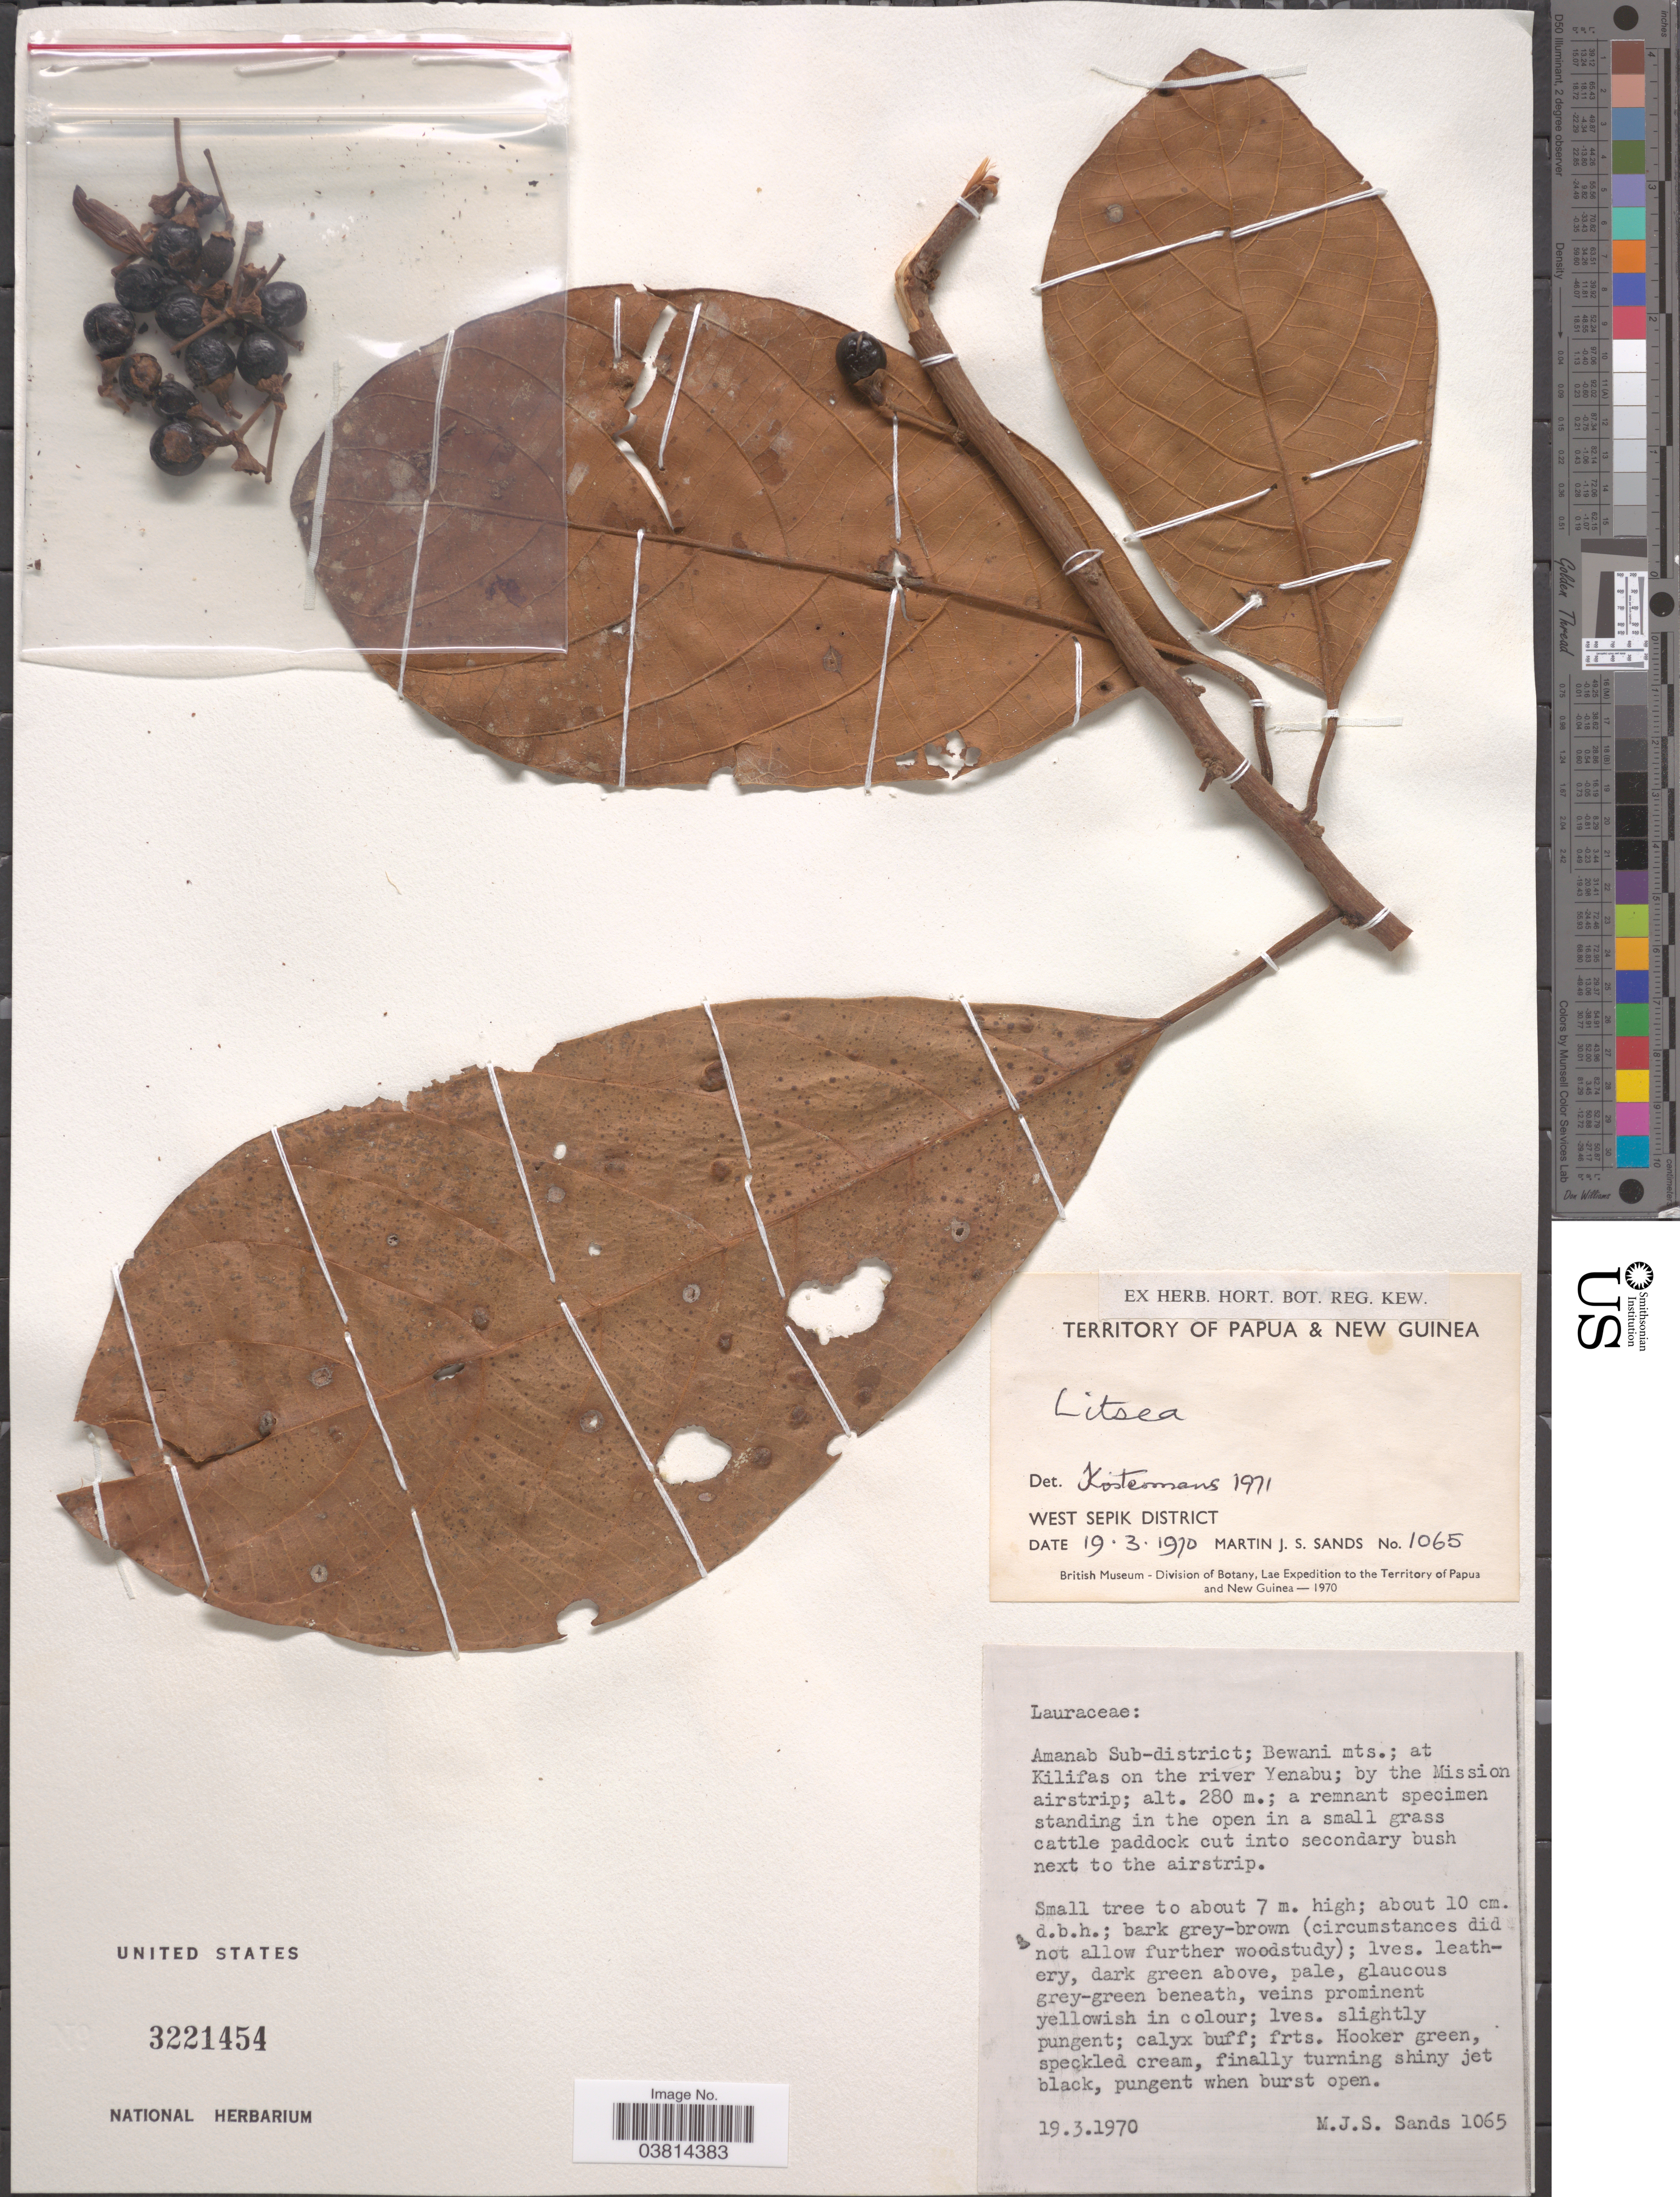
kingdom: Plantae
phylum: Tracheophyta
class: Magnoliopsida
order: Laurales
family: Lauraceae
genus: Litsea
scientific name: Litsea sp.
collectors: M. Sands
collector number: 1065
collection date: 1970-03-19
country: Papua New Guinea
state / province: Sandaun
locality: West Sepik District. Amanab Sub-district; Bewani mts.; at Kilifas on the river Yenabi; by the Mission airstrip.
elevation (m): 280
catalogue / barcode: US 3221454